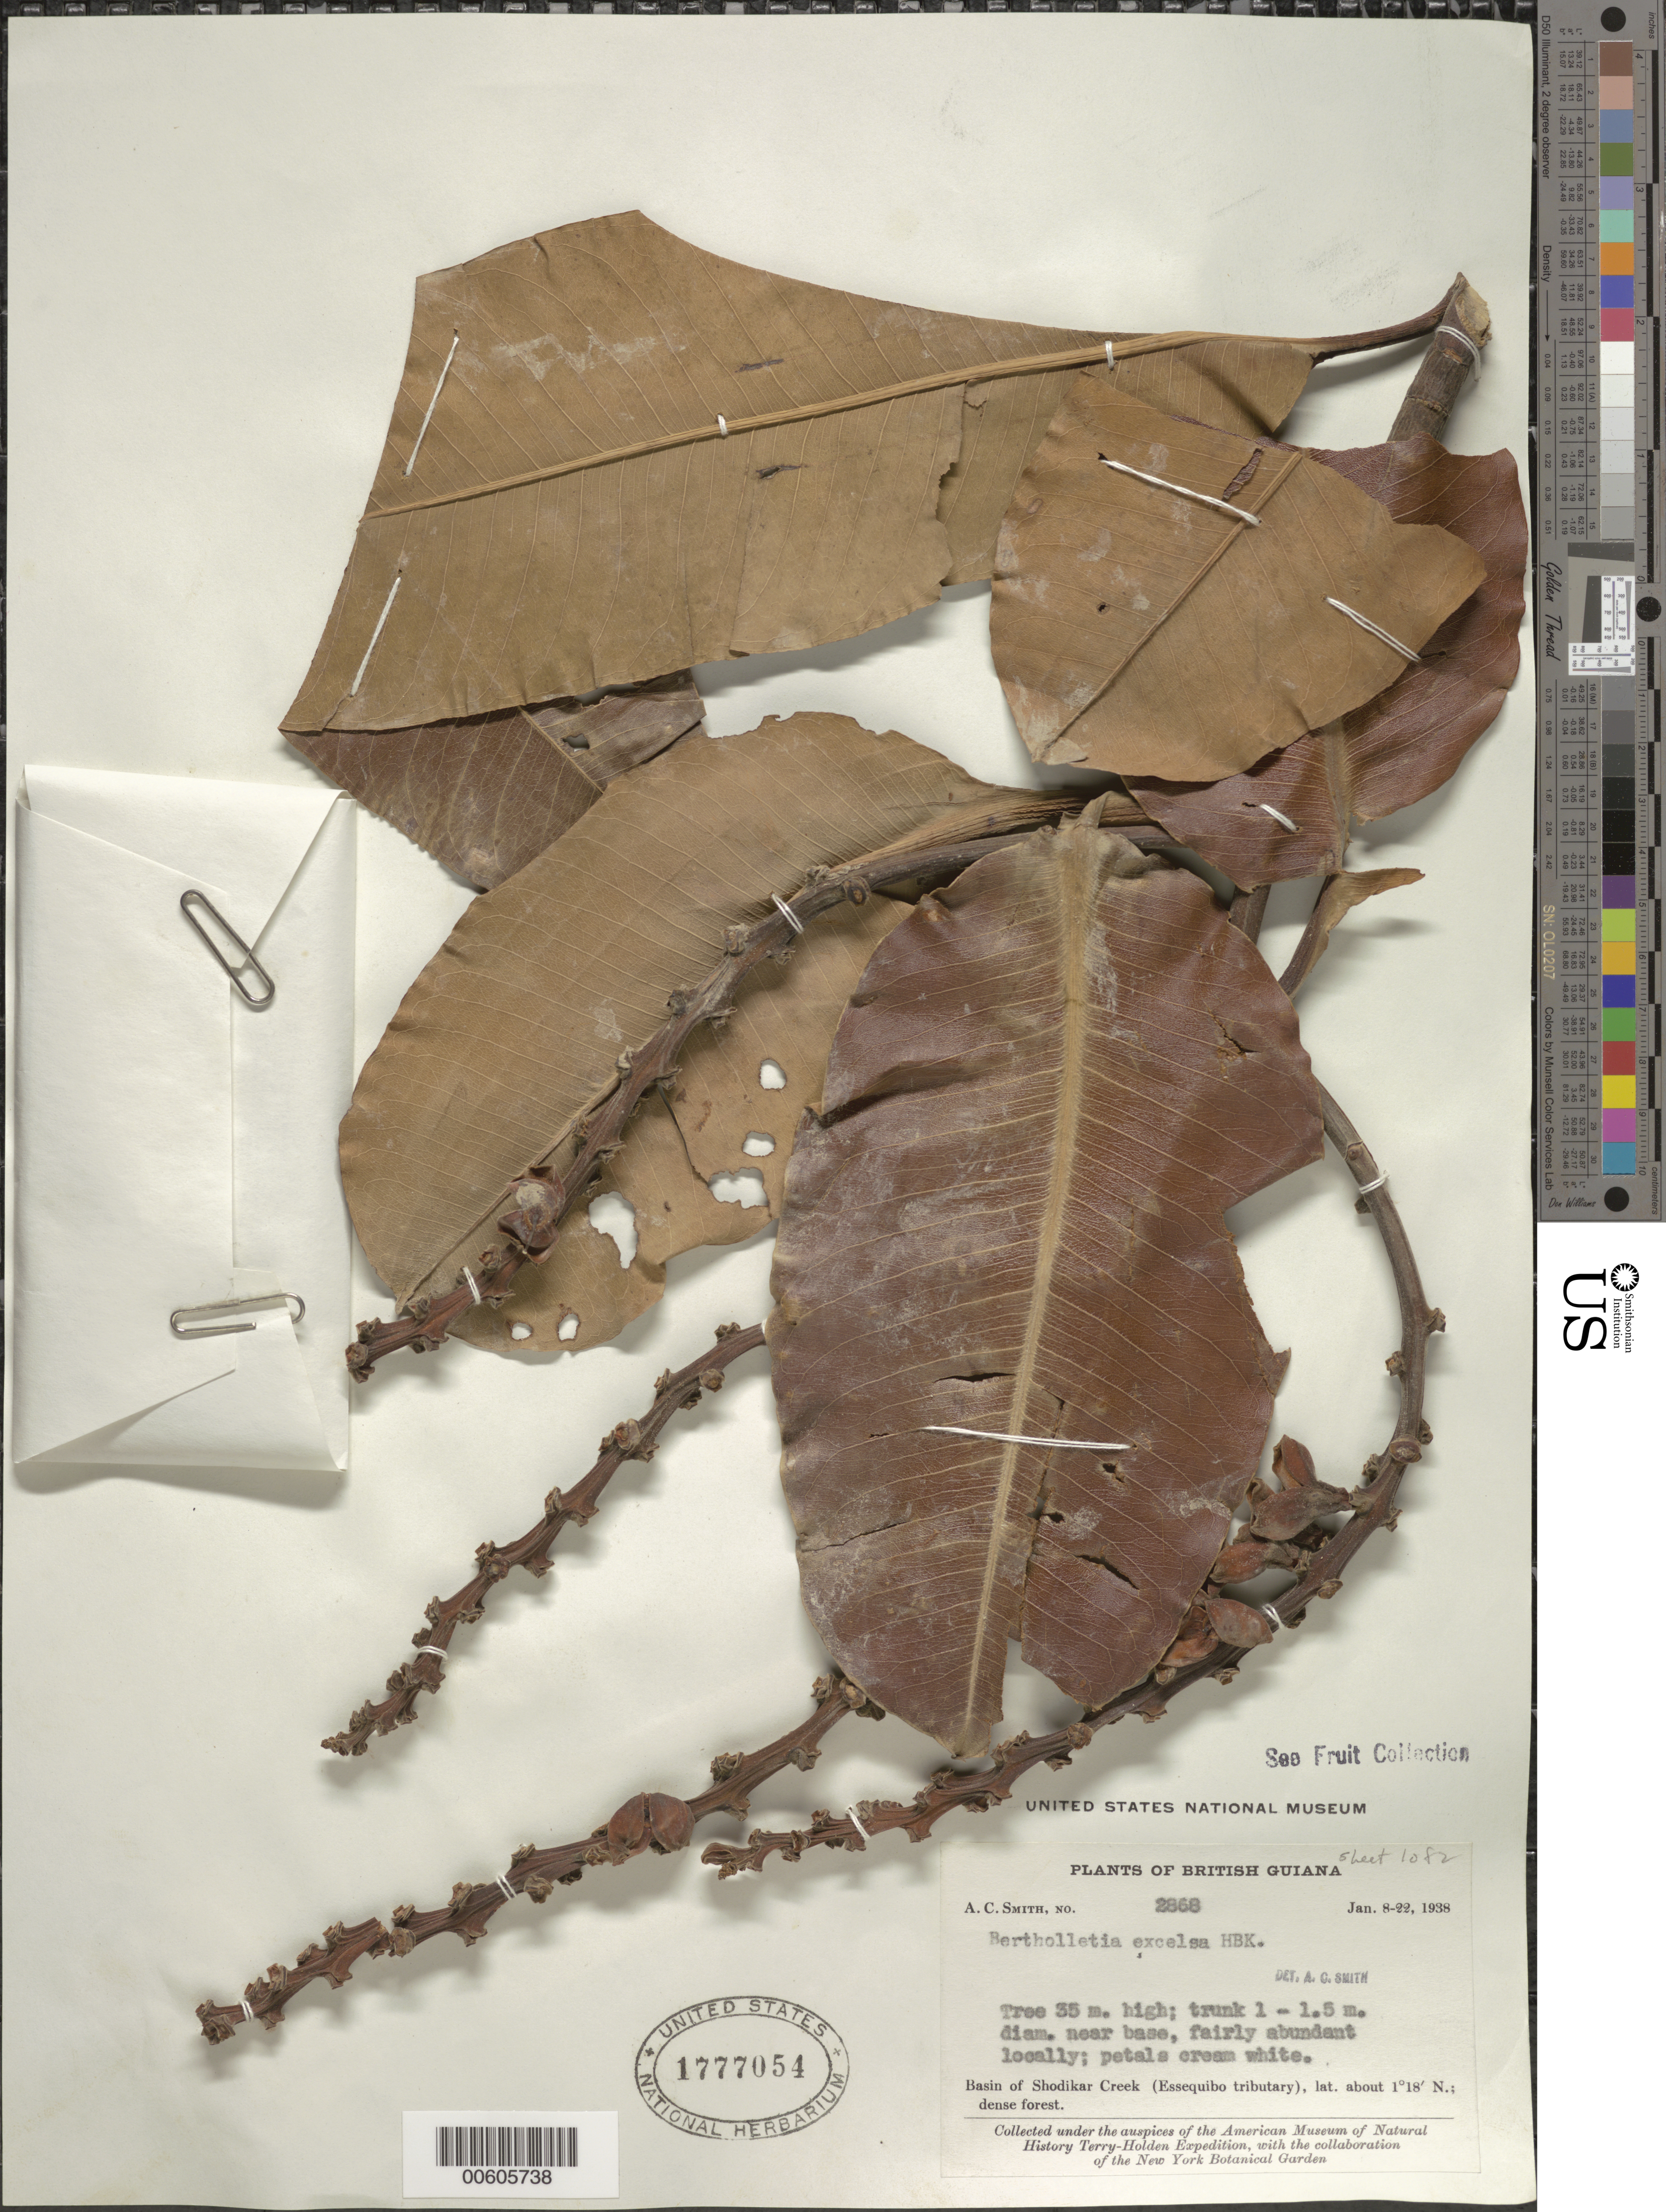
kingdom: Plantae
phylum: Tracheophyta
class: Magnoliopsida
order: Ericales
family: Lecythidaceae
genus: Bertholletia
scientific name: Bertholletia excelsa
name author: Bonpl.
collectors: A. C. Smith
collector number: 2868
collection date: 1938-01-08/1938-01-22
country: Guyana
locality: British Guiana. Basin of Shodikar Creek (Essequibo tributary).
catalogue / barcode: US 1777054